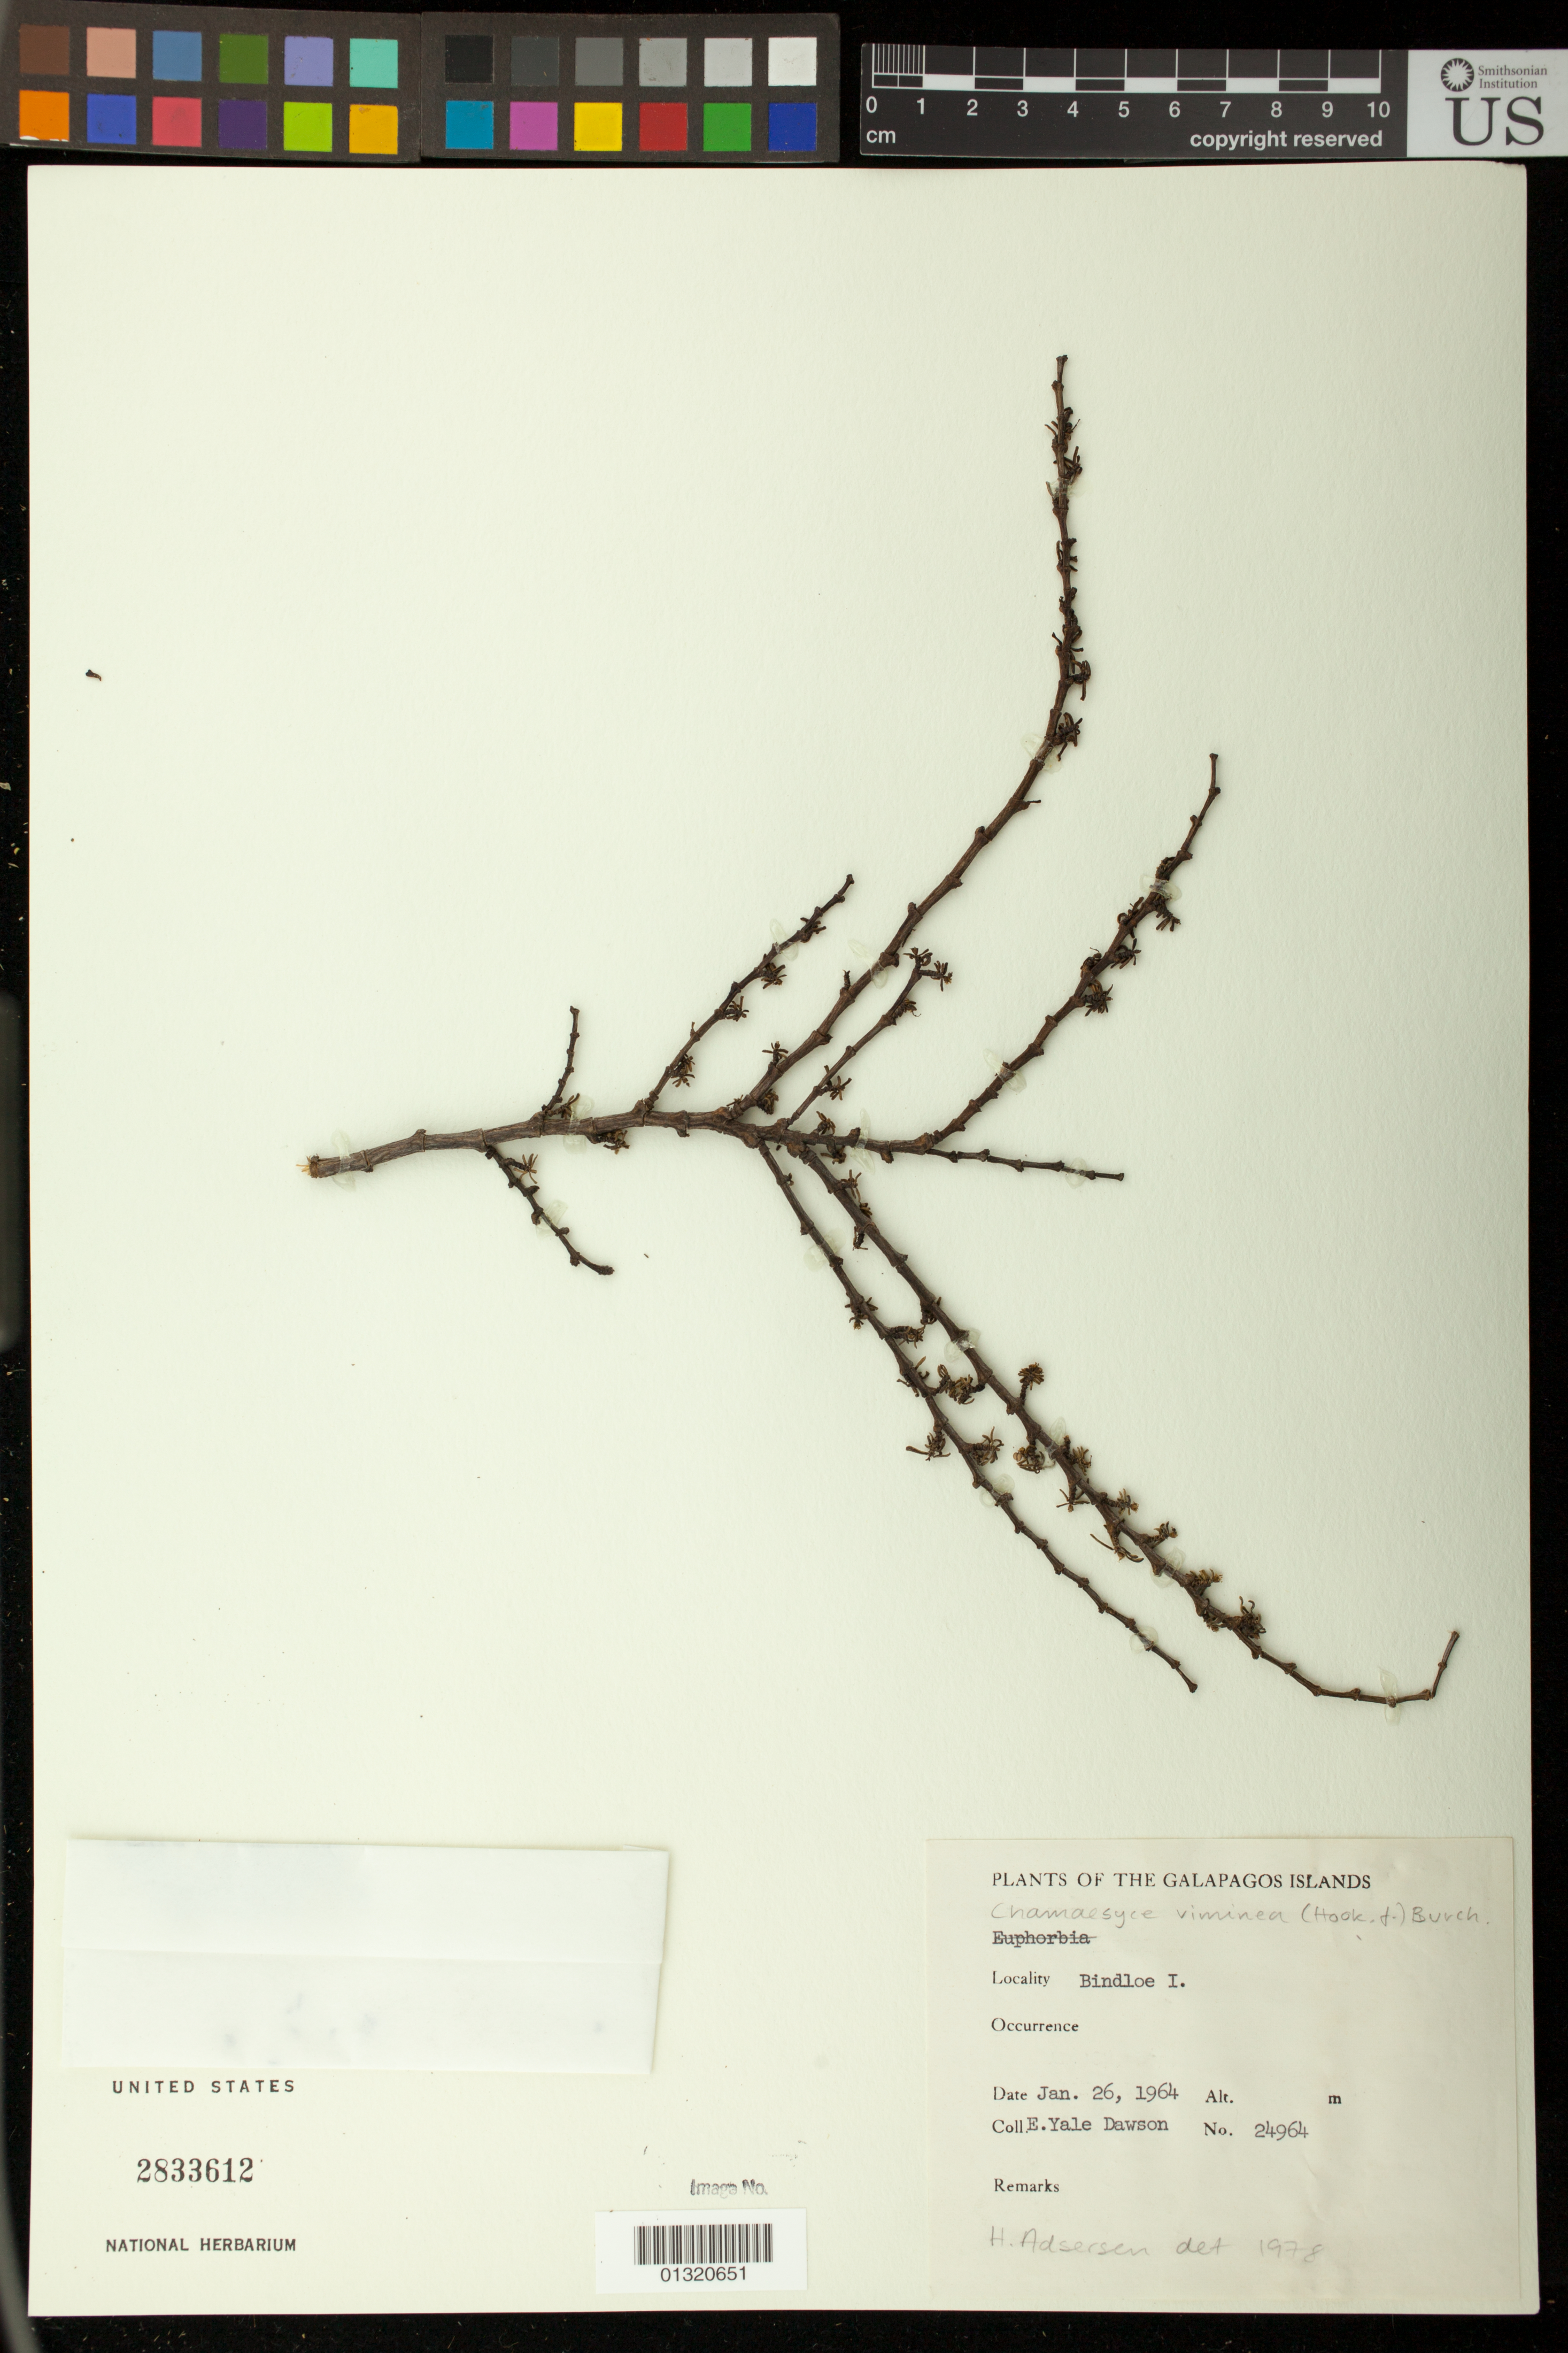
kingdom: Plantae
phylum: Tracheophyta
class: Magnoliopsida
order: Malpighiales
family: Euphorbiaceae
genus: Euphorbia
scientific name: Euphorbia viminea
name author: Hook. f.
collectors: E. Y. Dawson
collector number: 24964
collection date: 1964-01-26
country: Ecuador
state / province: Colón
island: Marchena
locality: Bindloe I.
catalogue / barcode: US 2833612